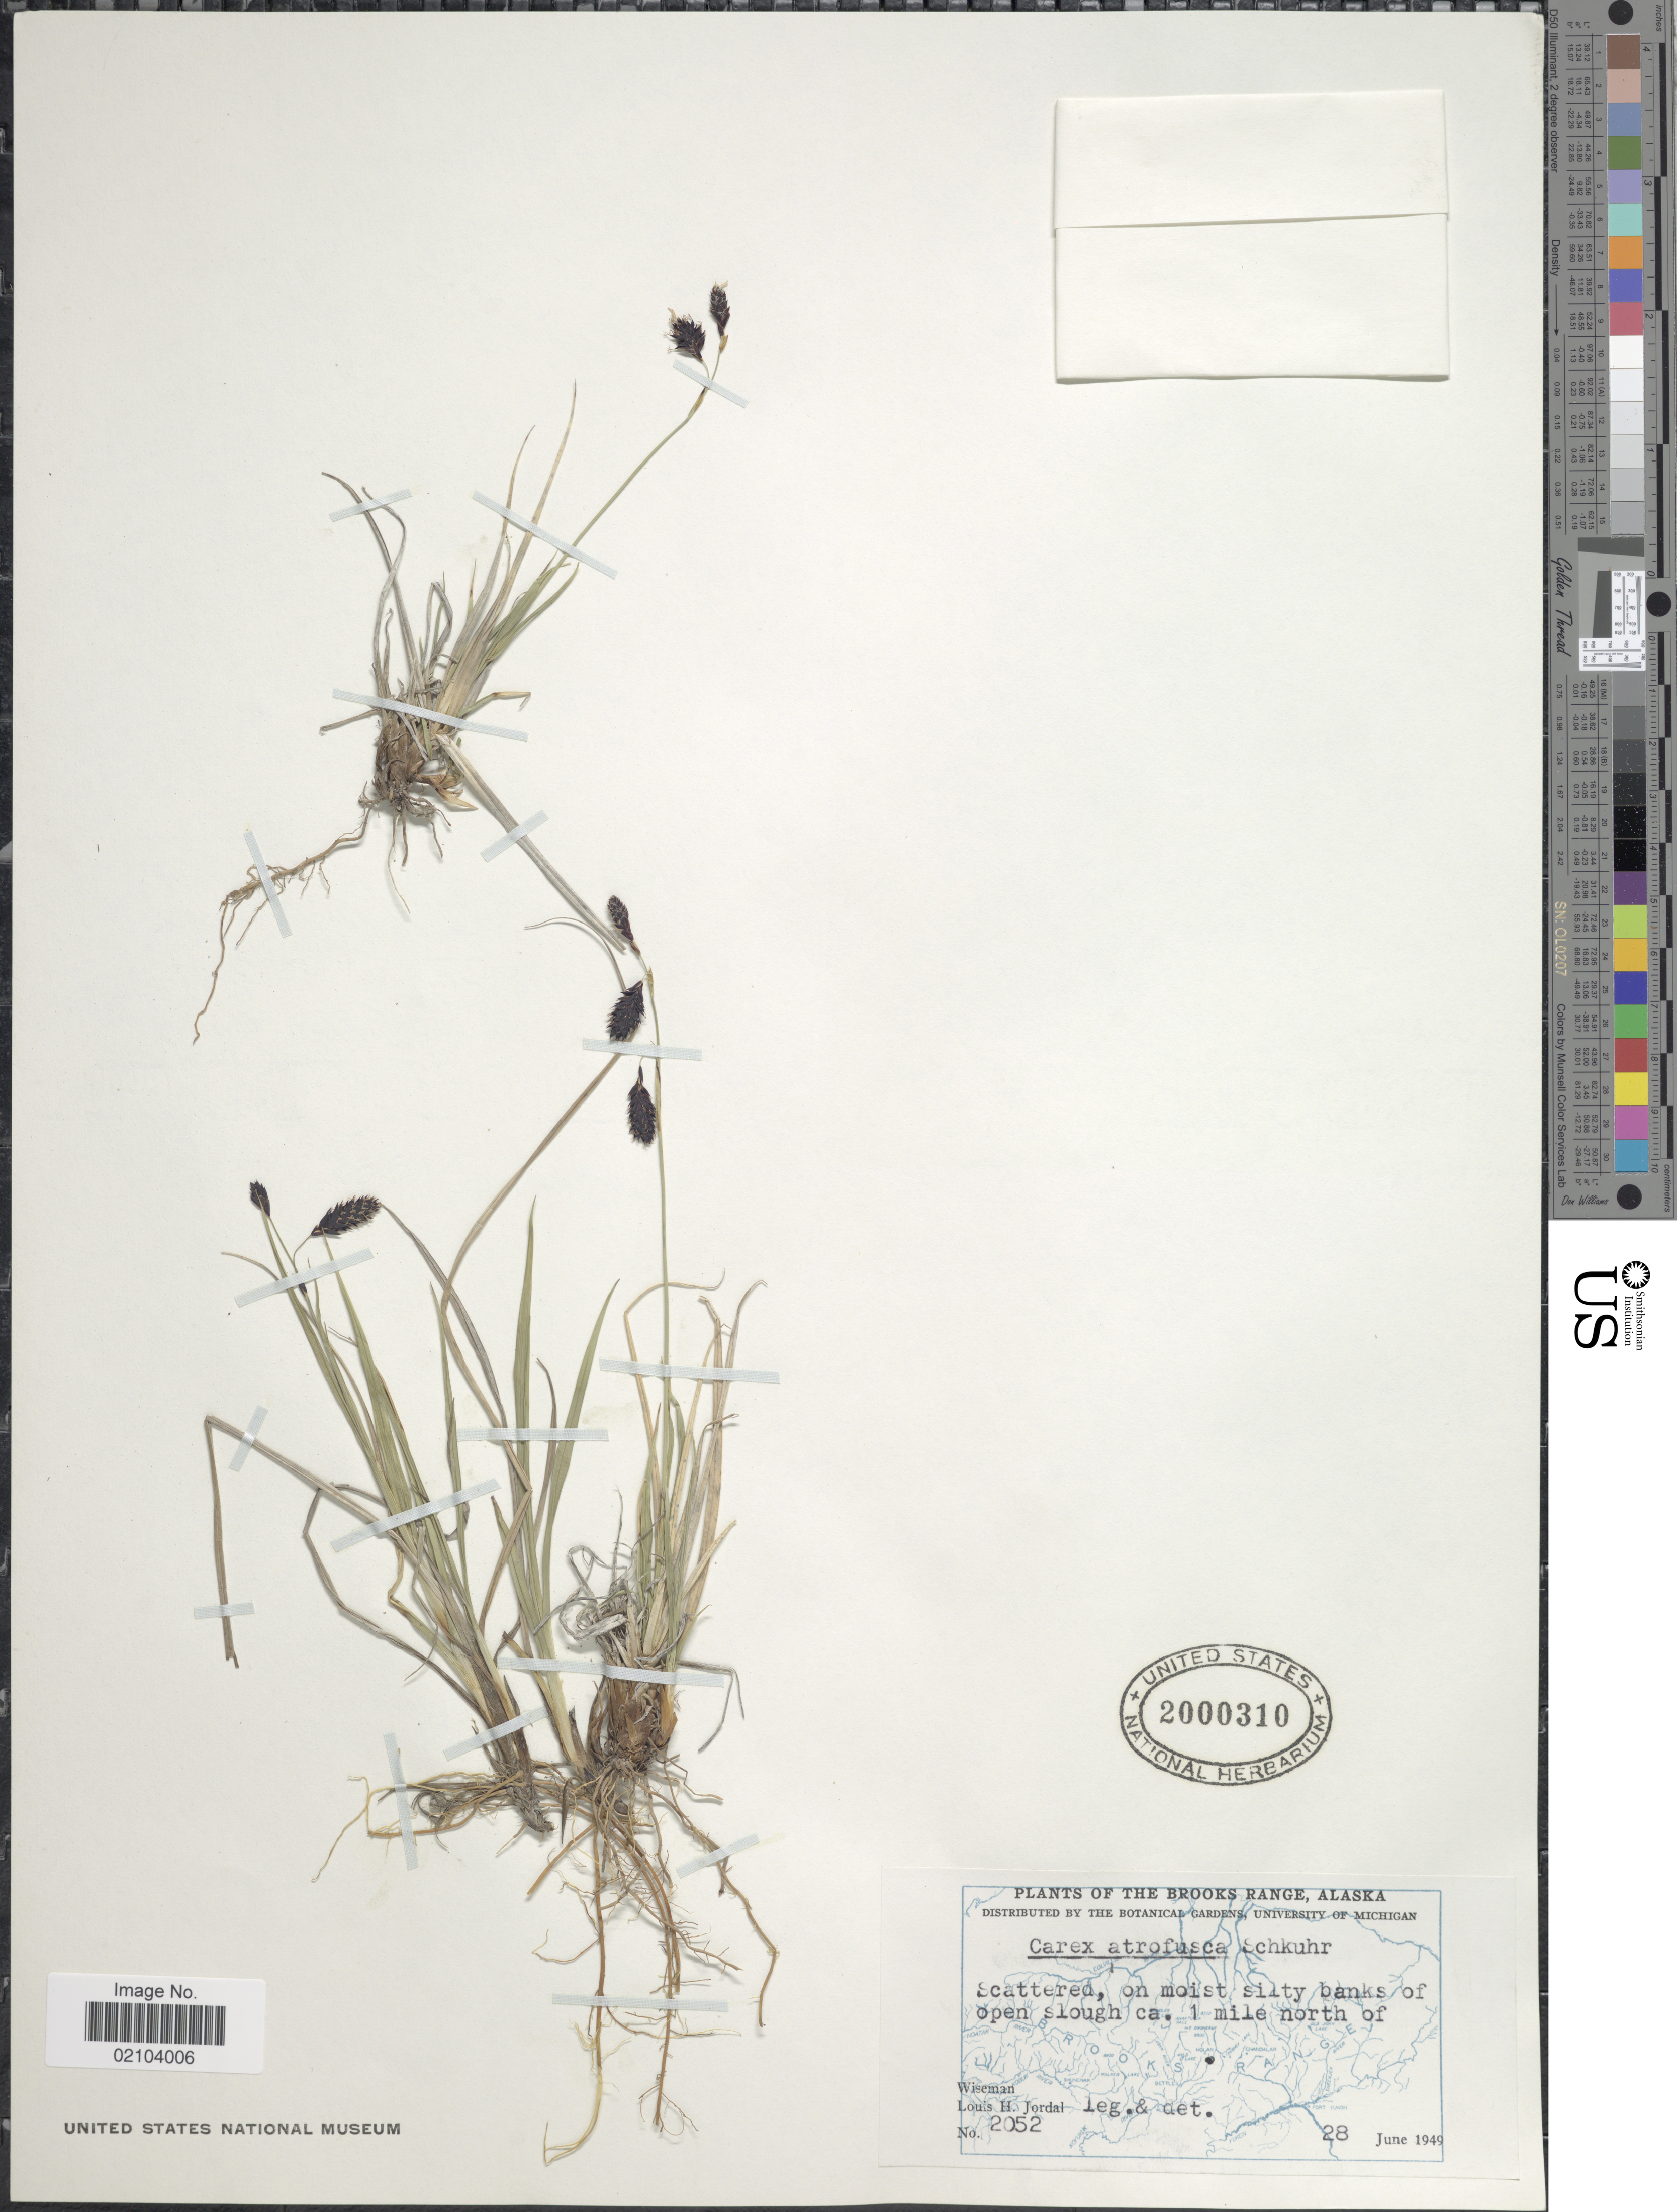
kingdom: Plantae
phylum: Tracheophyta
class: Liliopsida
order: Poales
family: Cyperaceae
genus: Carex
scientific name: Carex atrofusca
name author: Schkuhr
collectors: Wiseman, -- & L. Jordal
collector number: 2052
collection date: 1949-06-28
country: United States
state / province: Alaska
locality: Brooks Range, on moist silty banks of open slough ca. 1 mile north of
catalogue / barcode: US 2000310